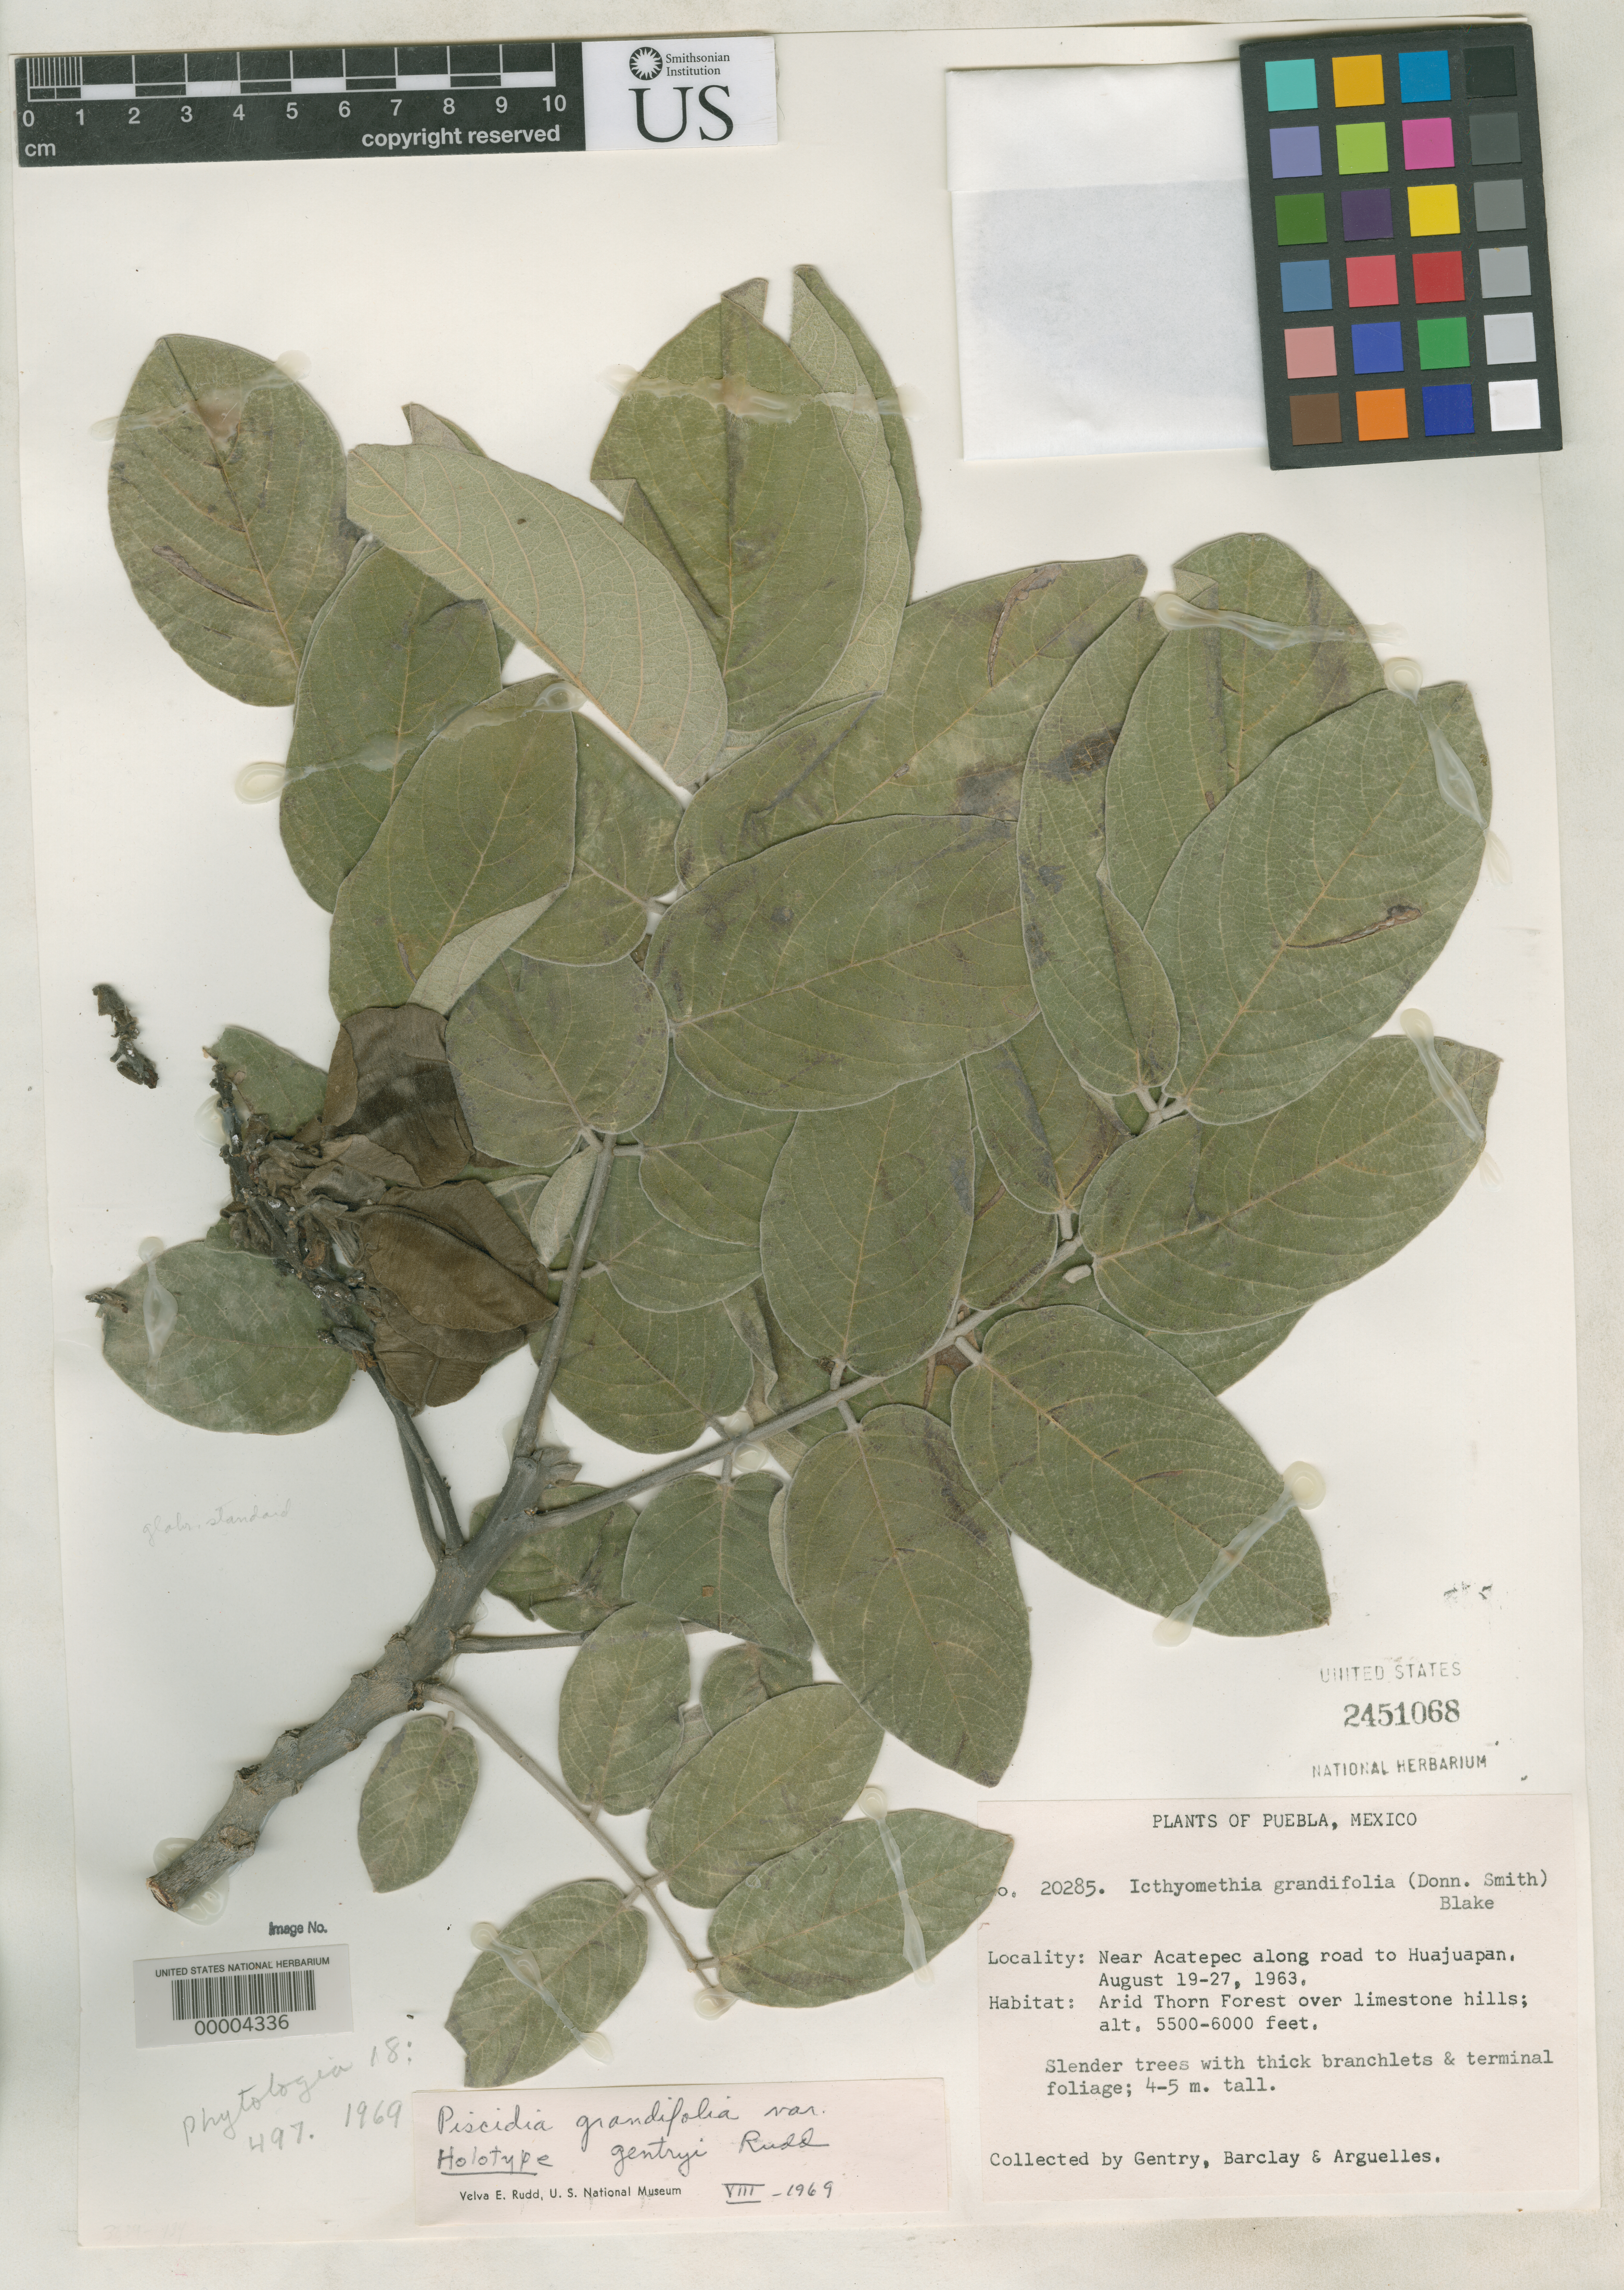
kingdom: Plantae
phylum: Tracheophyta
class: Magnoliopsida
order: Fabales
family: Fabaceae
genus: Piscidia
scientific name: Piscidia grandifolia var. gentryi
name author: Rudd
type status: Holotype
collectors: H. S. Gentry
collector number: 20285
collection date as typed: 19 Aug 1963 to 27 Aug 1963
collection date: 1963-08-19/1963-08-27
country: Mexico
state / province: Puebla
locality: Near Acatepec, road to Huajuapan.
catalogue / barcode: US 2451068